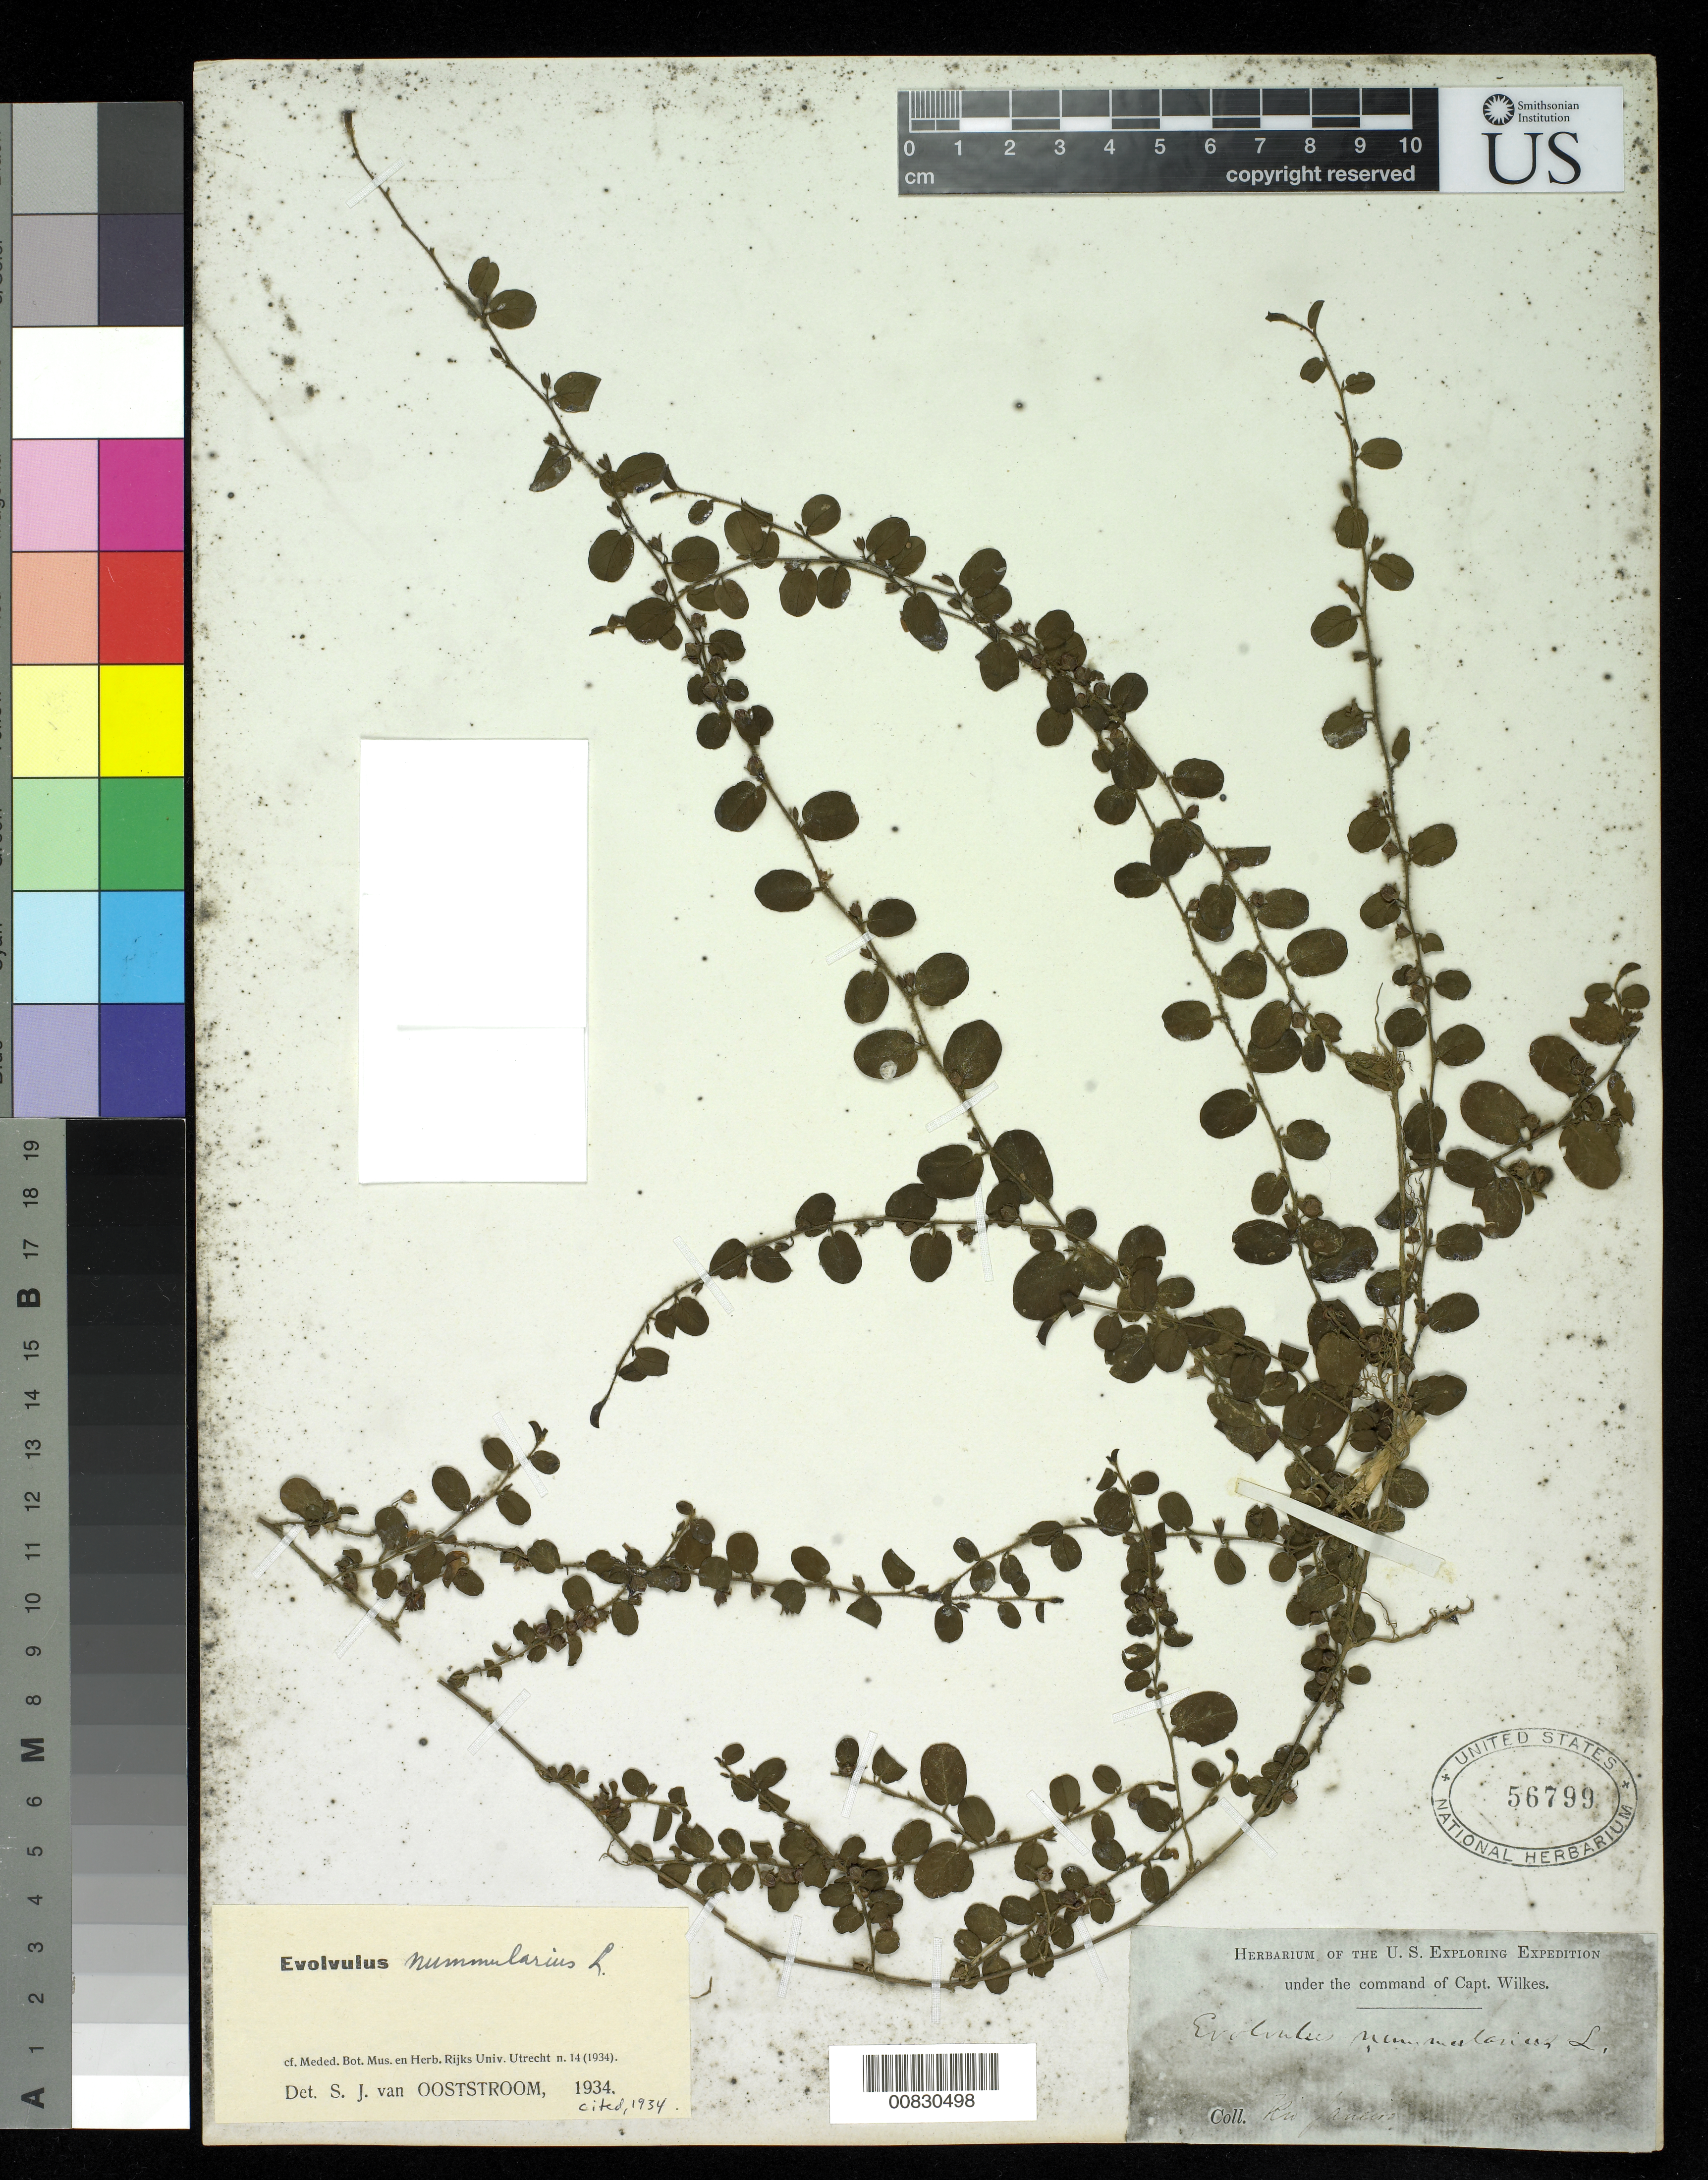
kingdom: Plantae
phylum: Tracheophyta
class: Magnoliopsida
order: Solanales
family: Convolvulaceae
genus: Evolvulus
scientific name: Evolvulus nummularius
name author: (L.) L.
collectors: Wilkes Explor. Exped.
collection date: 1838/1842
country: Brazil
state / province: Rio de Janeiro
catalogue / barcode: US 56799